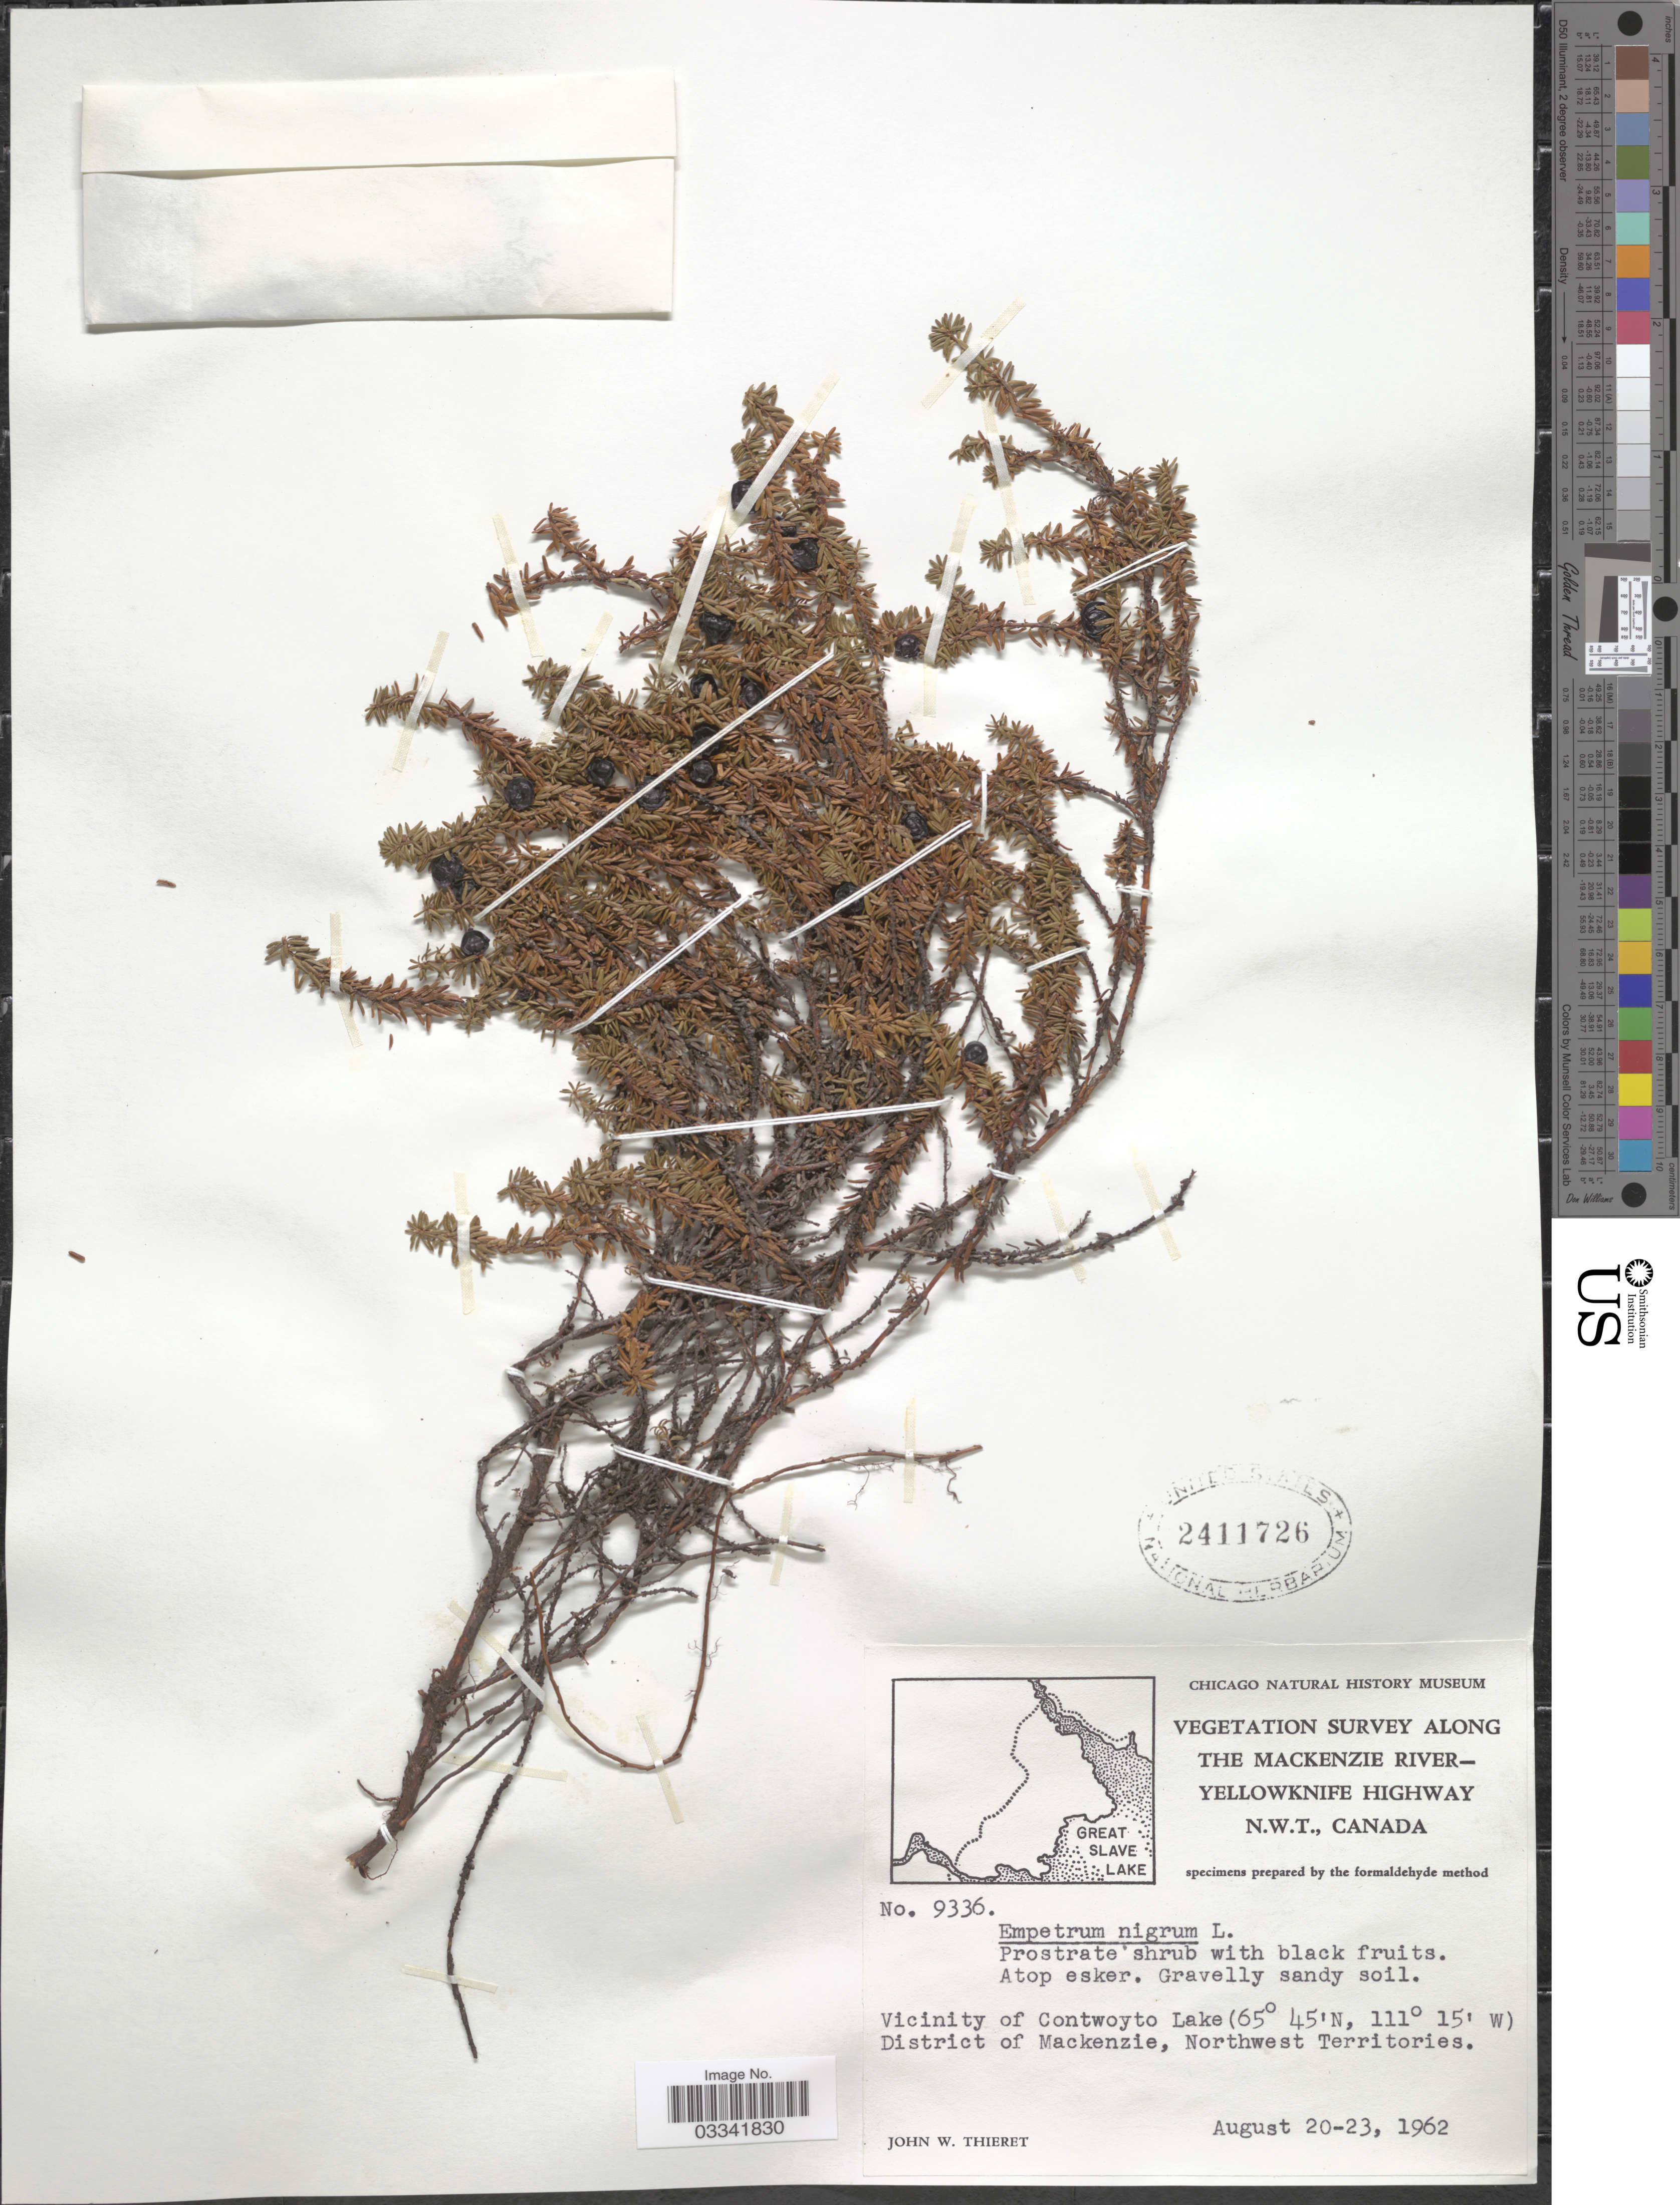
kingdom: Plantae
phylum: Tracheophyta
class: Magnoliopsida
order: Ericales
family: Ericaceae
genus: Empetrum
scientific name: Empetrum nigrum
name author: L.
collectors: J. W. Thieret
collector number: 9336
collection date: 1962-08-20/1962-08-23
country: Canada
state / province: Northwest Territories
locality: Along the Mackenzie River-Yellowknife Highway. Vicinity of Contwoyto, District of Mackenzie.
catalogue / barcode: US 2411726